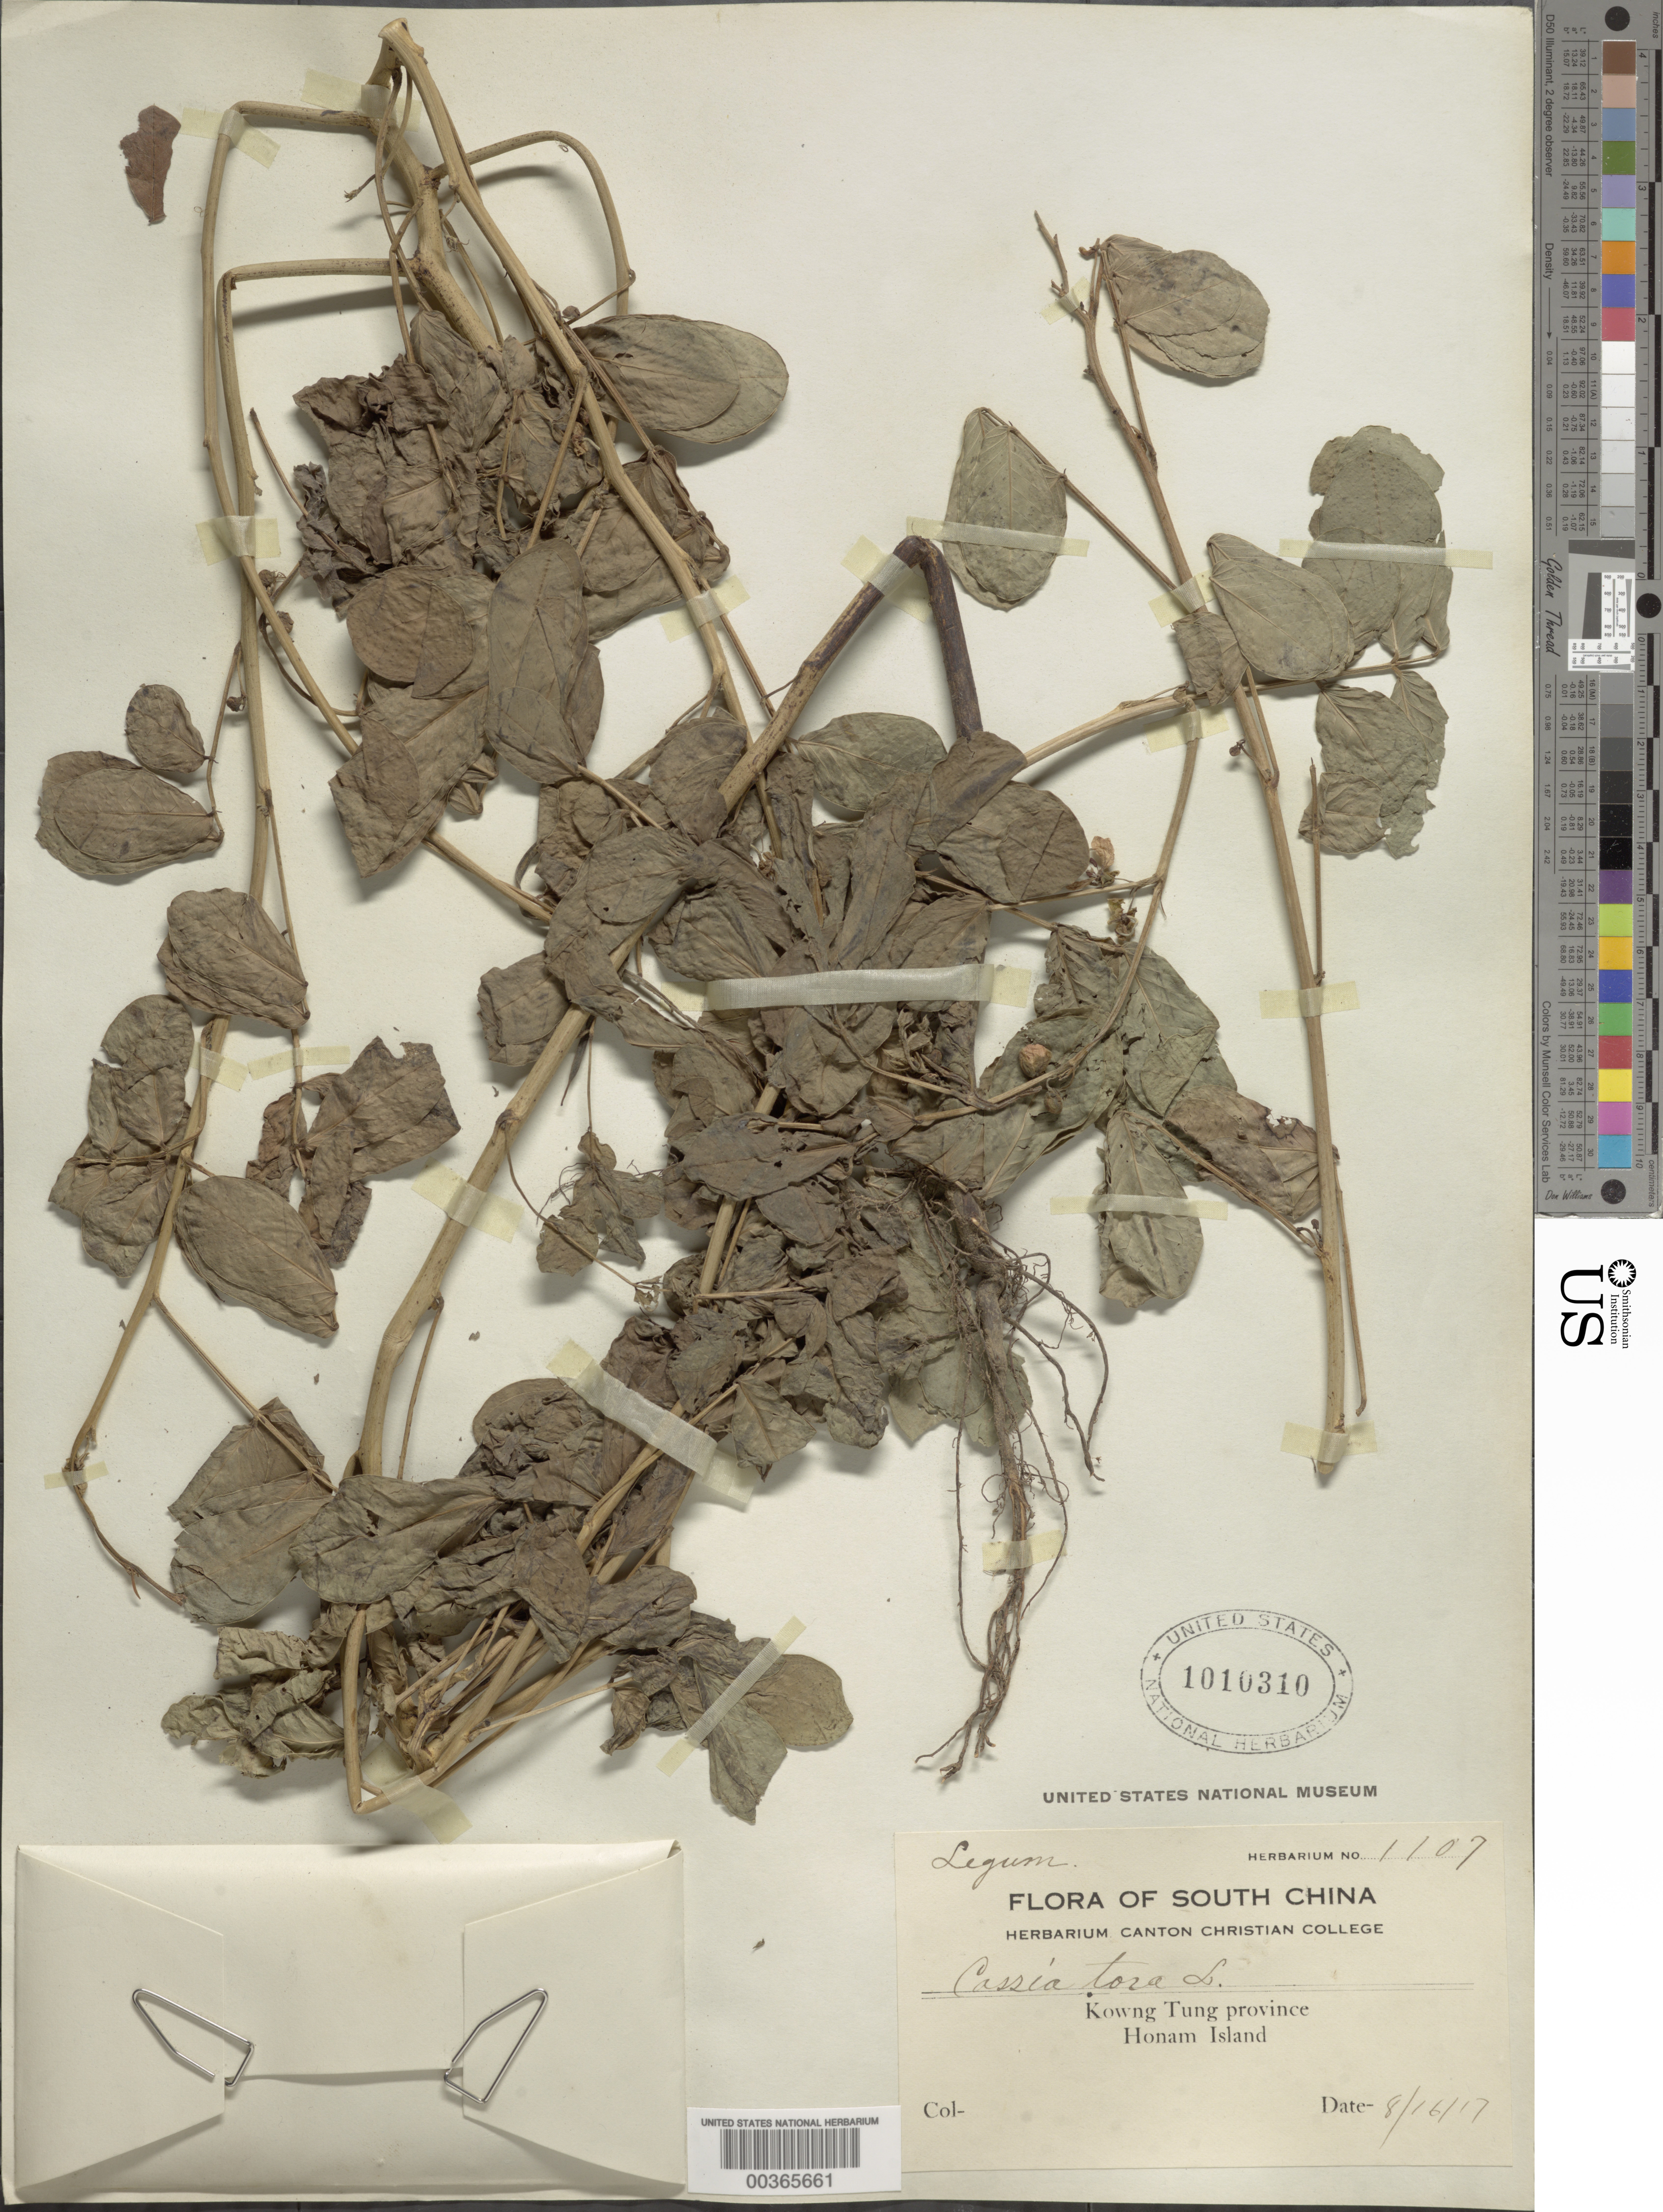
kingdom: Plantae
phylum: Tracheophyta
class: Magnoliopsida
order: Fabales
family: Fabaceae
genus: Senna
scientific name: Senna obtusifolia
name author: (L.) H.S. Irwin & Barneby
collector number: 1107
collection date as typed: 16 Aug 1917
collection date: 1917-08-16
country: China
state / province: Guangdong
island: Honam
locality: Honam i.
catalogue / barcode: US 1010310